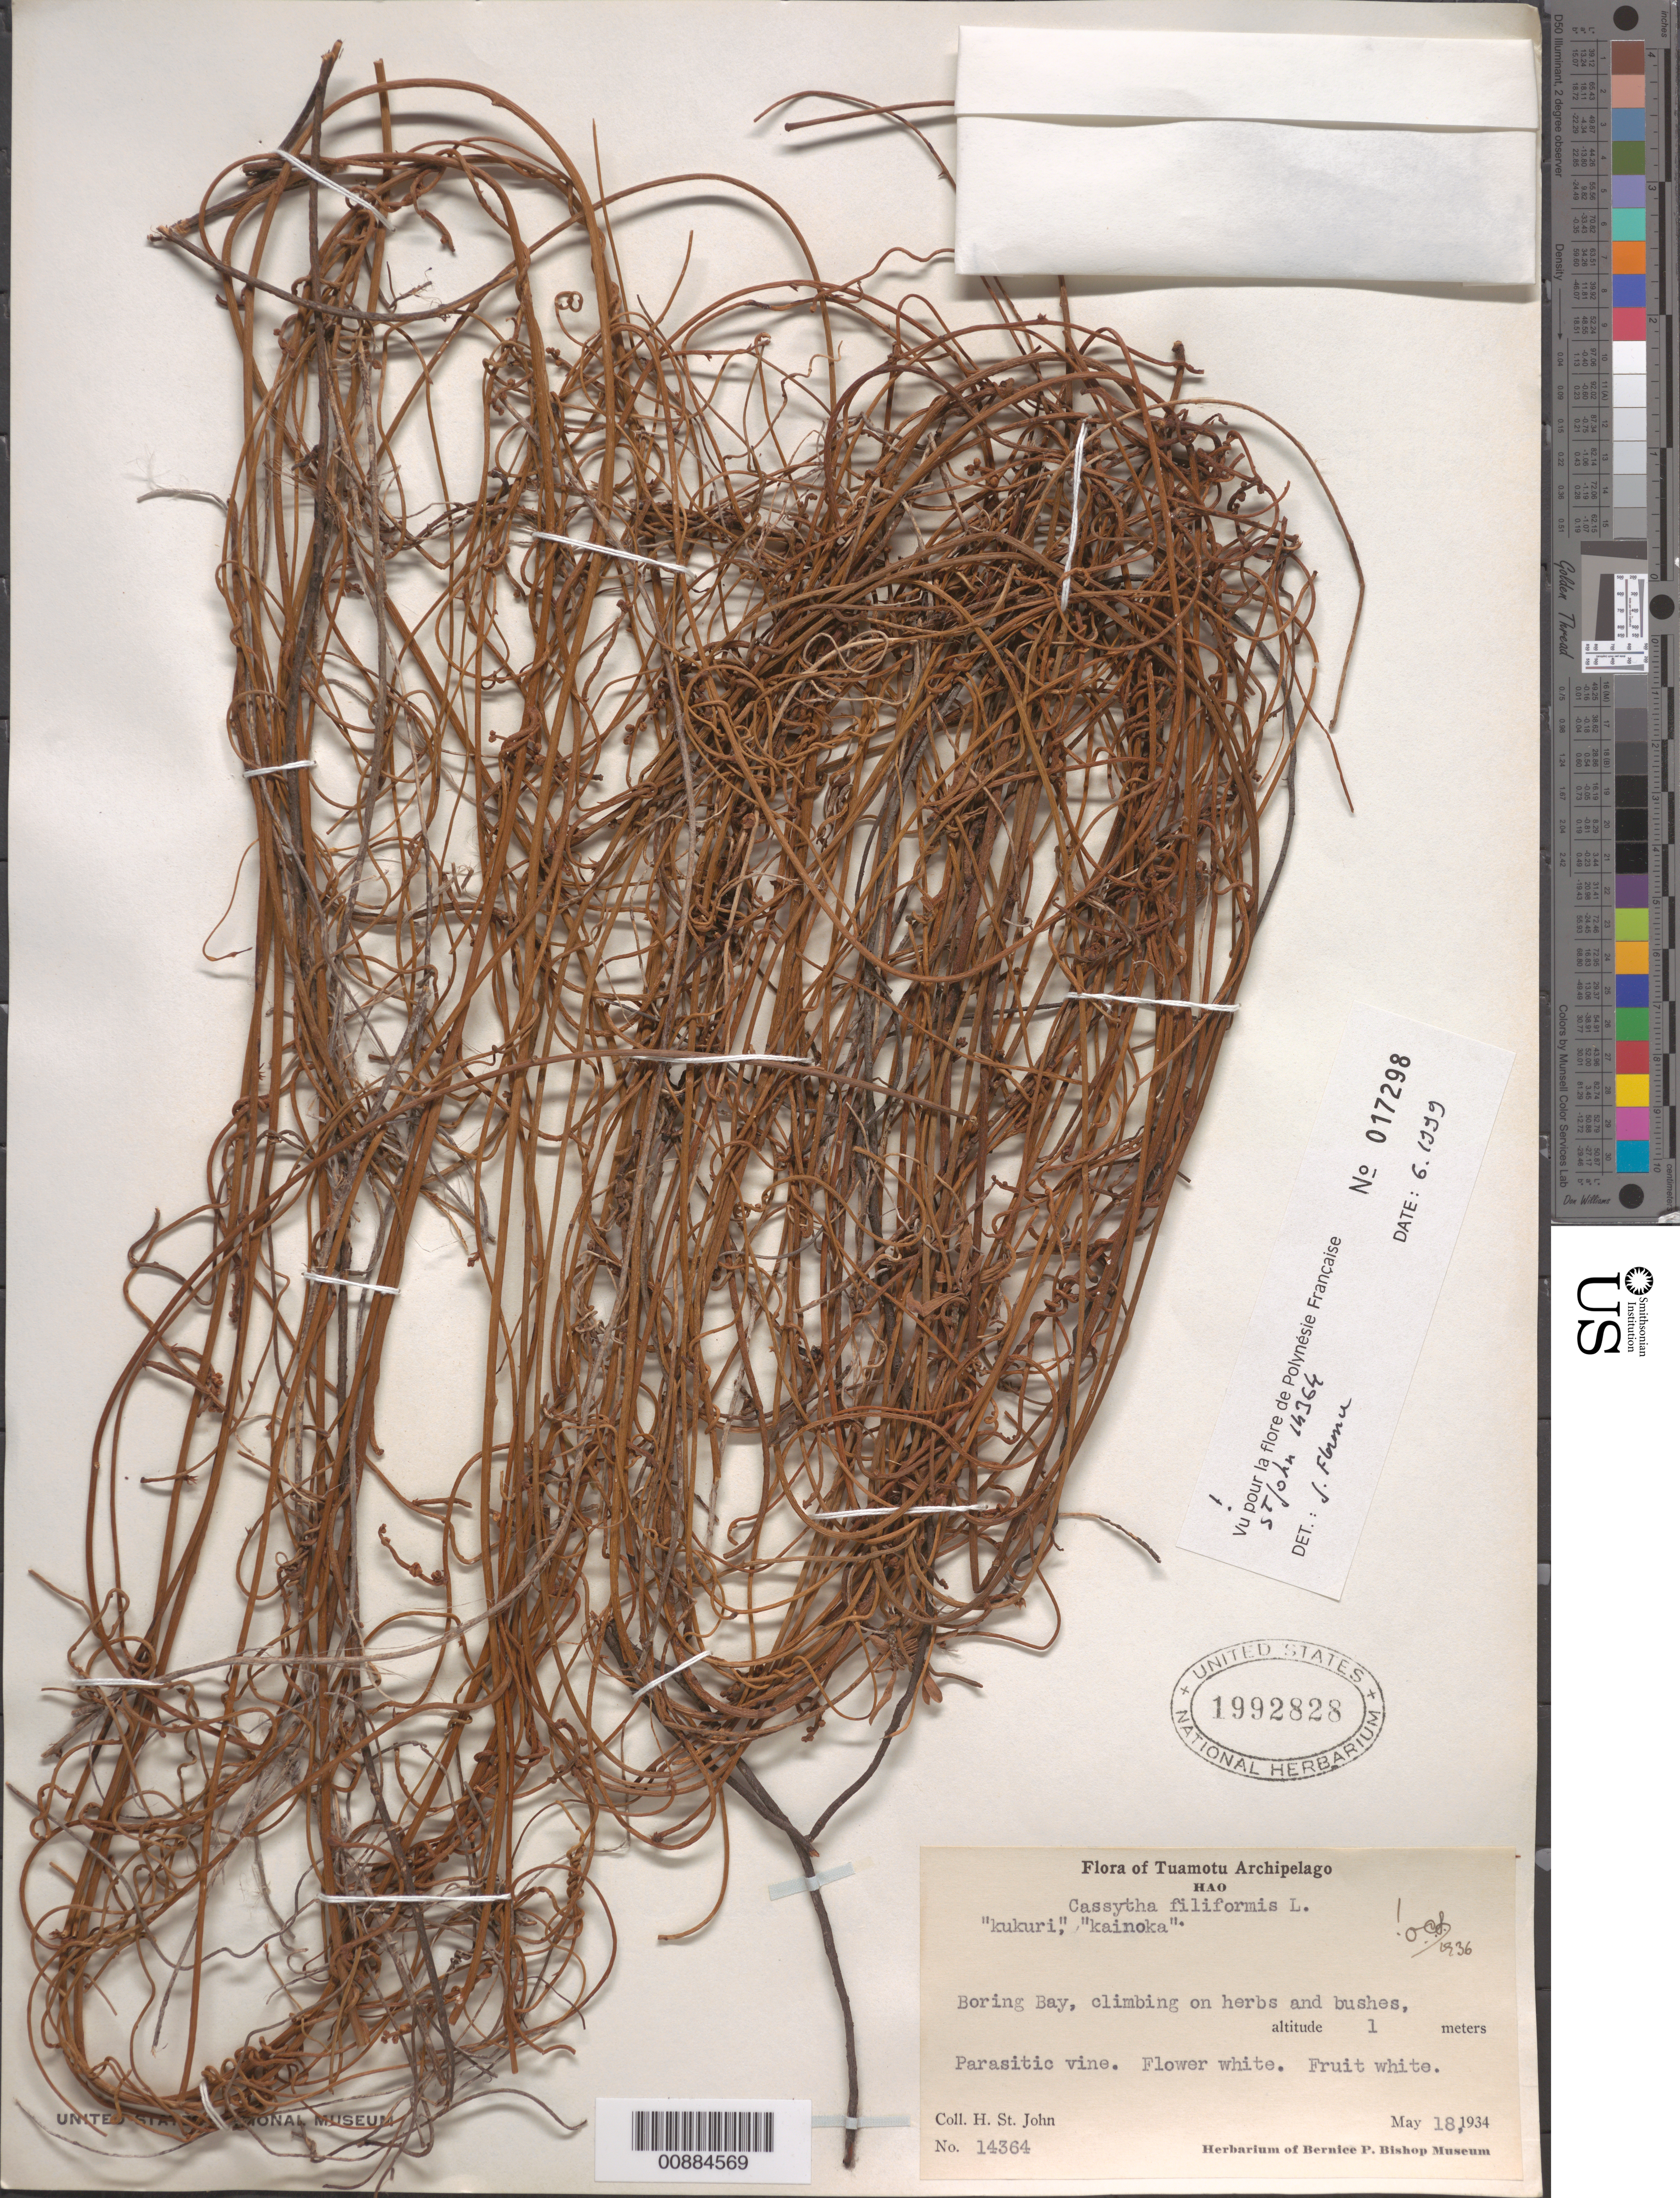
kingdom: Plantae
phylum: Tracheophyta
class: Magnoliopsida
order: Laurales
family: Lauraceae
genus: Cassytha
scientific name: Cassytha filiformis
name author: L.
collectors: H. St. John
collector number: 14364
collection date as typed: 18 May 1934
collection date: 1934-05-18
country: French Polynesia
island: Hao Atoll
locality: Boring Bay, climbing on herbs and bushes.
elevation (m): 1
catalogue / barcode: US 1992828